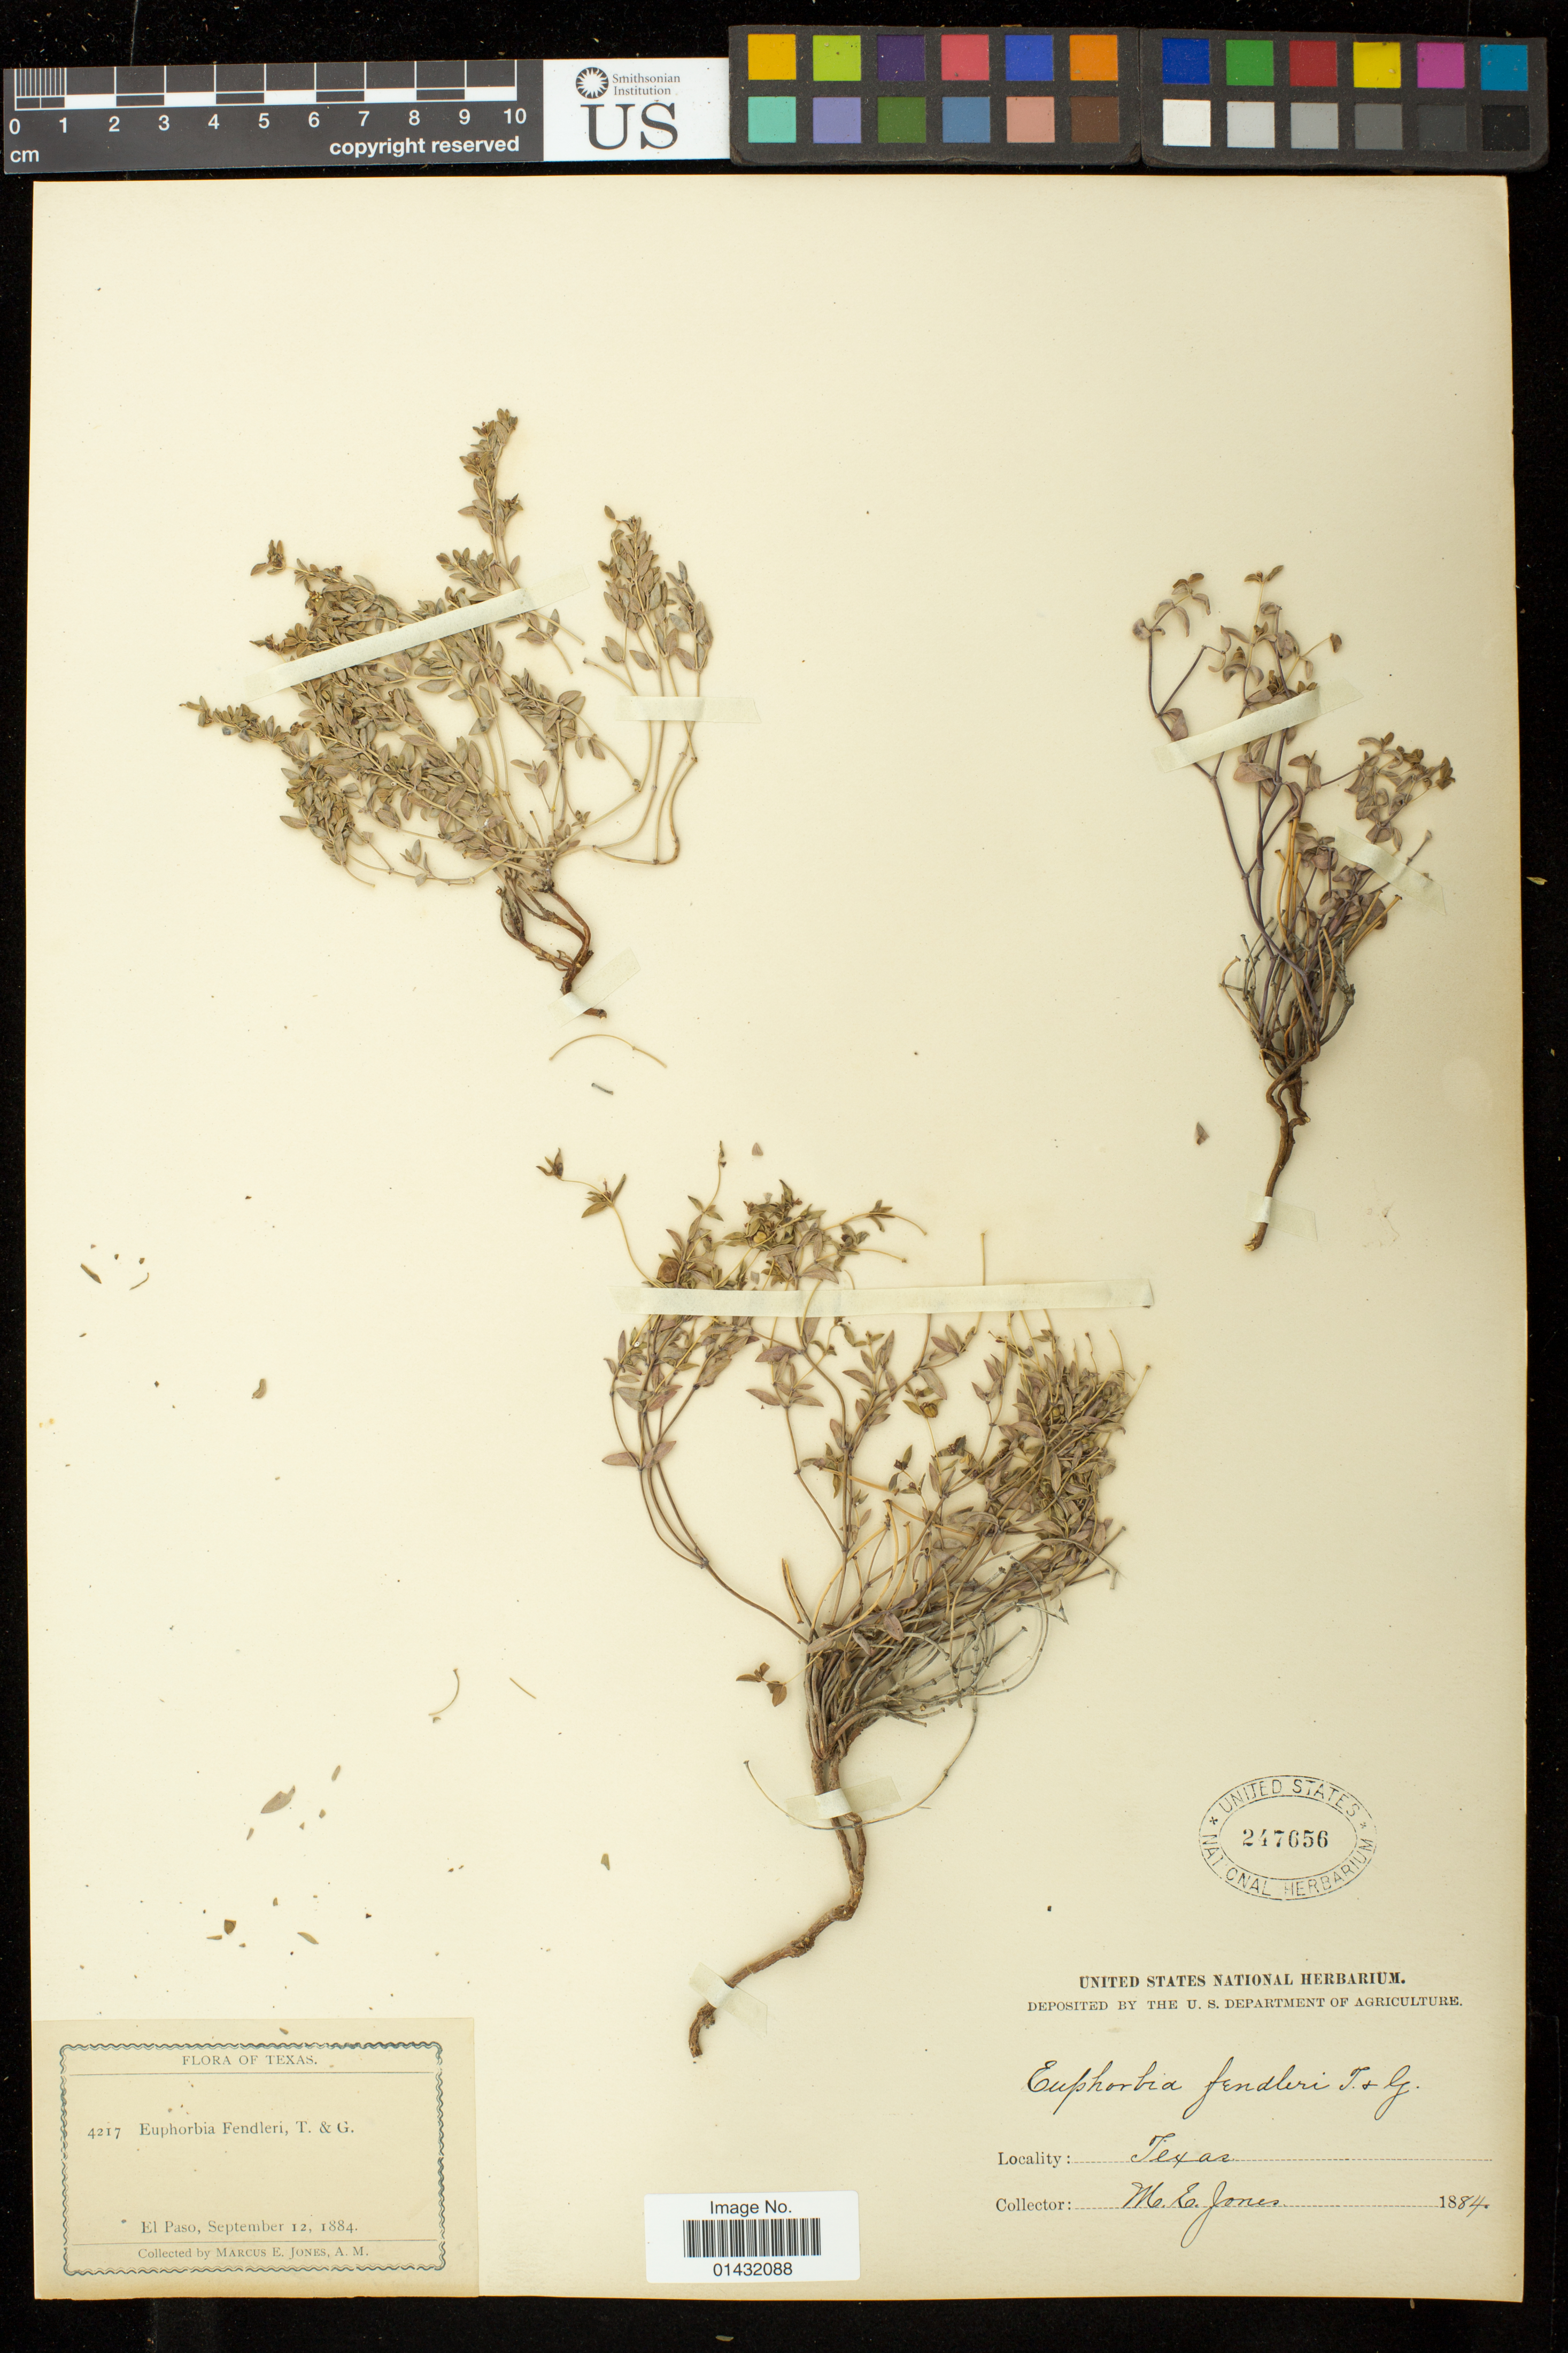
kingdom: Plantae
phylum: Tracheophyta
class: Magnoliopsida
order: Malpighiales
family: Euphorbiaceae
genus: Euphorbia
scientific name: Euphorbia chaetocalyx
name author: Tidestr.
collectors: M. E. Jones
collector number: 4217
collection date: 1884-09-12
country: United States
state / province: Texas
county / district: El Paso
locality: El Paso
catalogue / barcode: US 247656